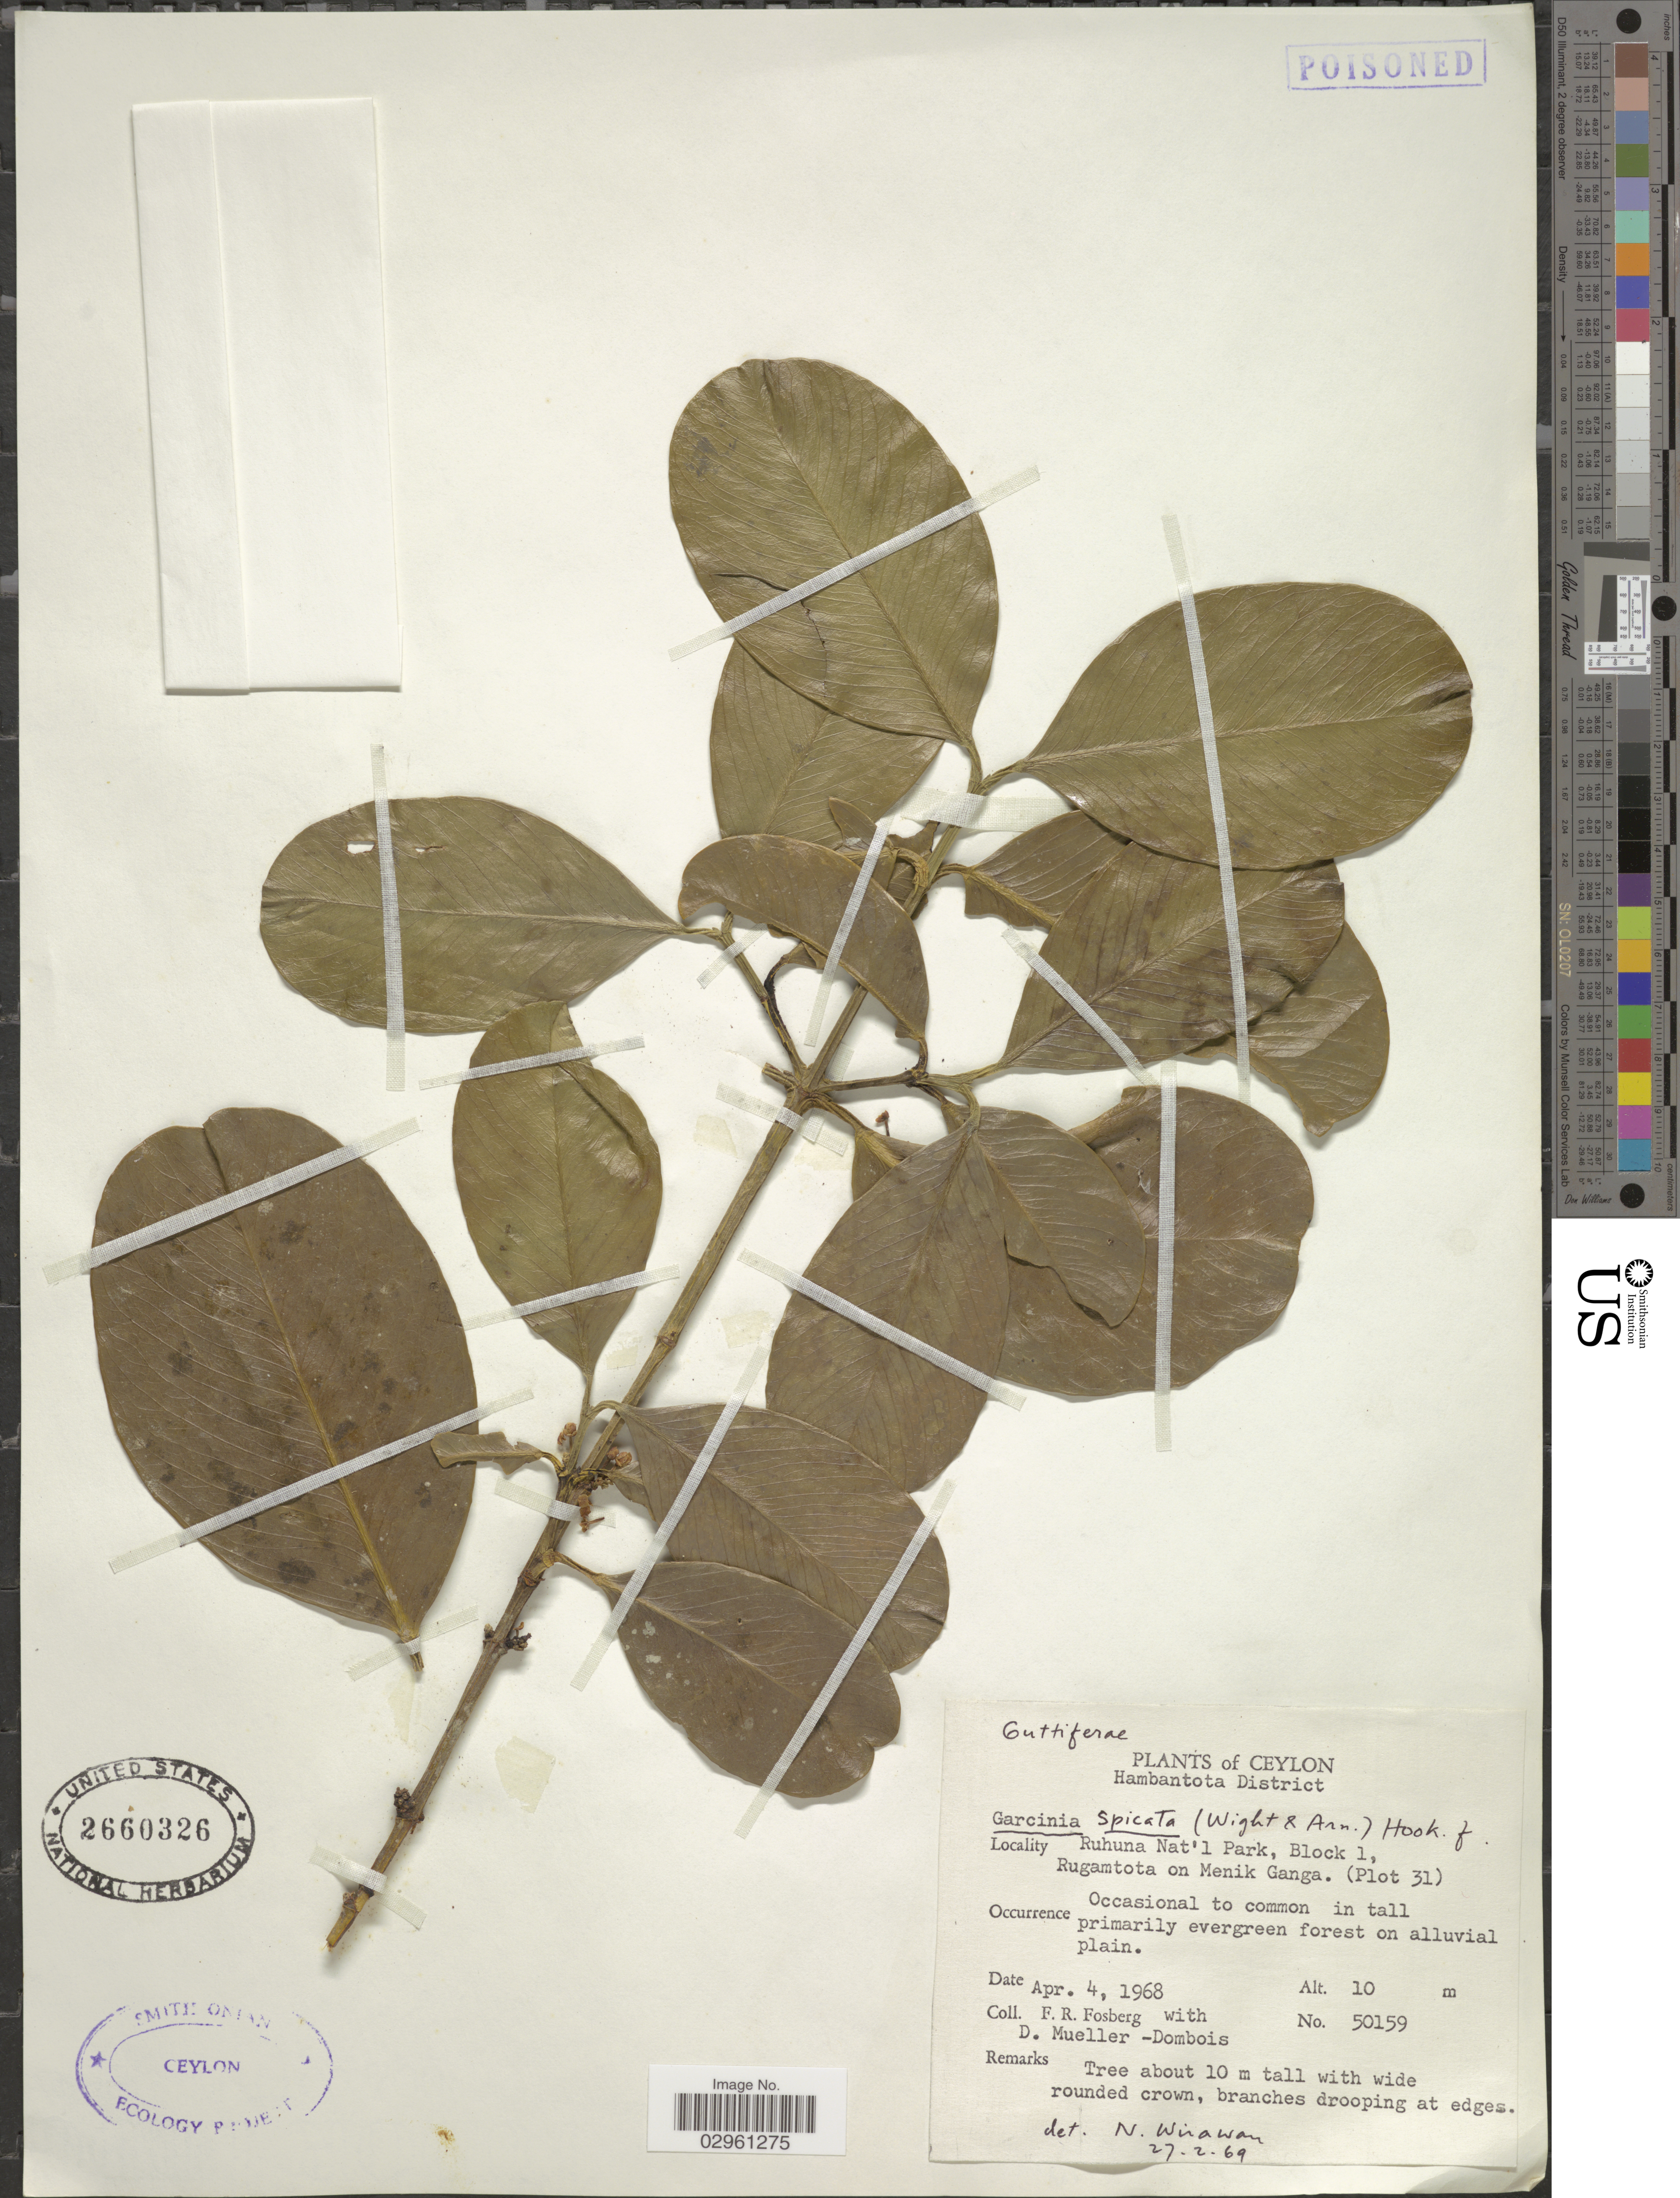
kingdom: Plantae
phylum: Tracheophyta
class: Magnoliopsida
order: Malpighiales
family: Clusiaceae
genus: Garcinia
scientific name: Garcinia spicata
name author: Hook. f.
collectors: F. R. Fosberg & D. Mueller-Dombois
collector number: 50159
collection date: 1968-04-04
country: Sri Lanka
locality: Ceylon. Hambantota District. Ruhuna Nat'l Park, Block 1, Rugamtota on Menik Ganga. (Plot 31)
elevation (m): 10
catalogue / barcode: US 2660326